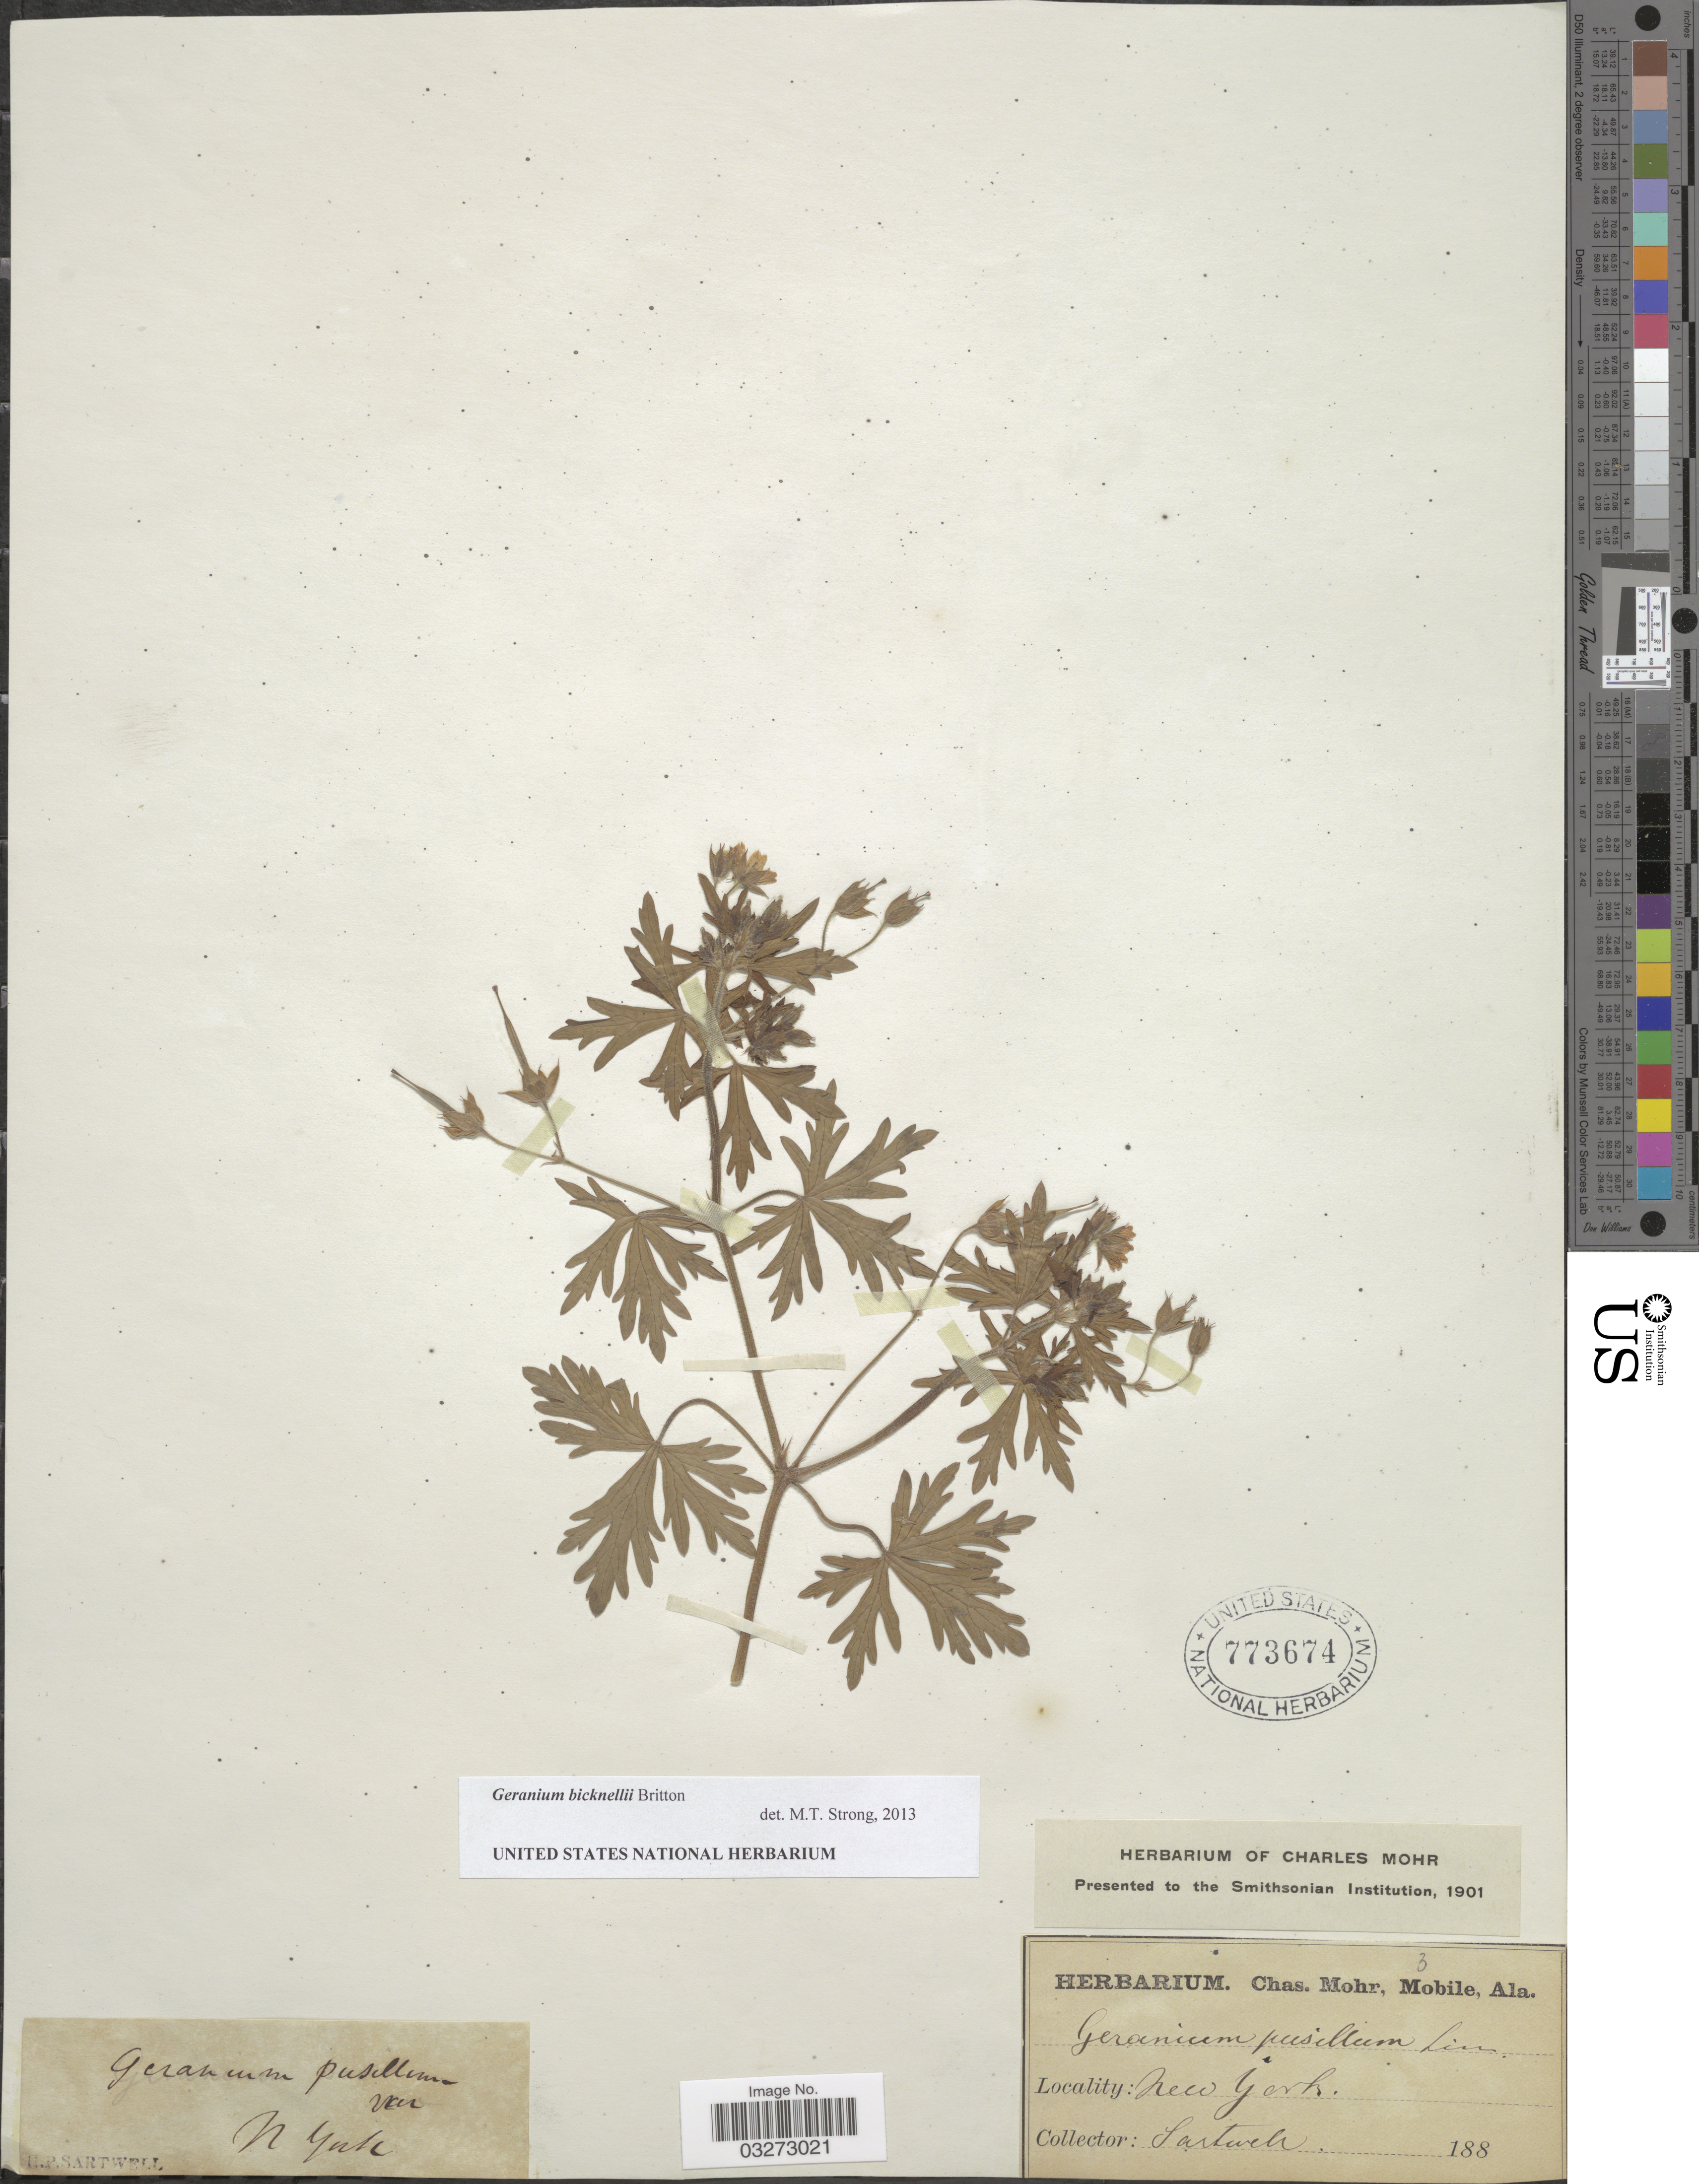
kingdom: Plantae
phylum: Tracheophyta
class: Magnoliopsida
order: Geraniales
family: Geraniaceae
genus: Geranium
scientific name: Geranium bicknellii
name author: Britton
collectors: Sartwell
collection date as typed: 188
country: United States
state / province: New York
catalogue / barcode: US 773674